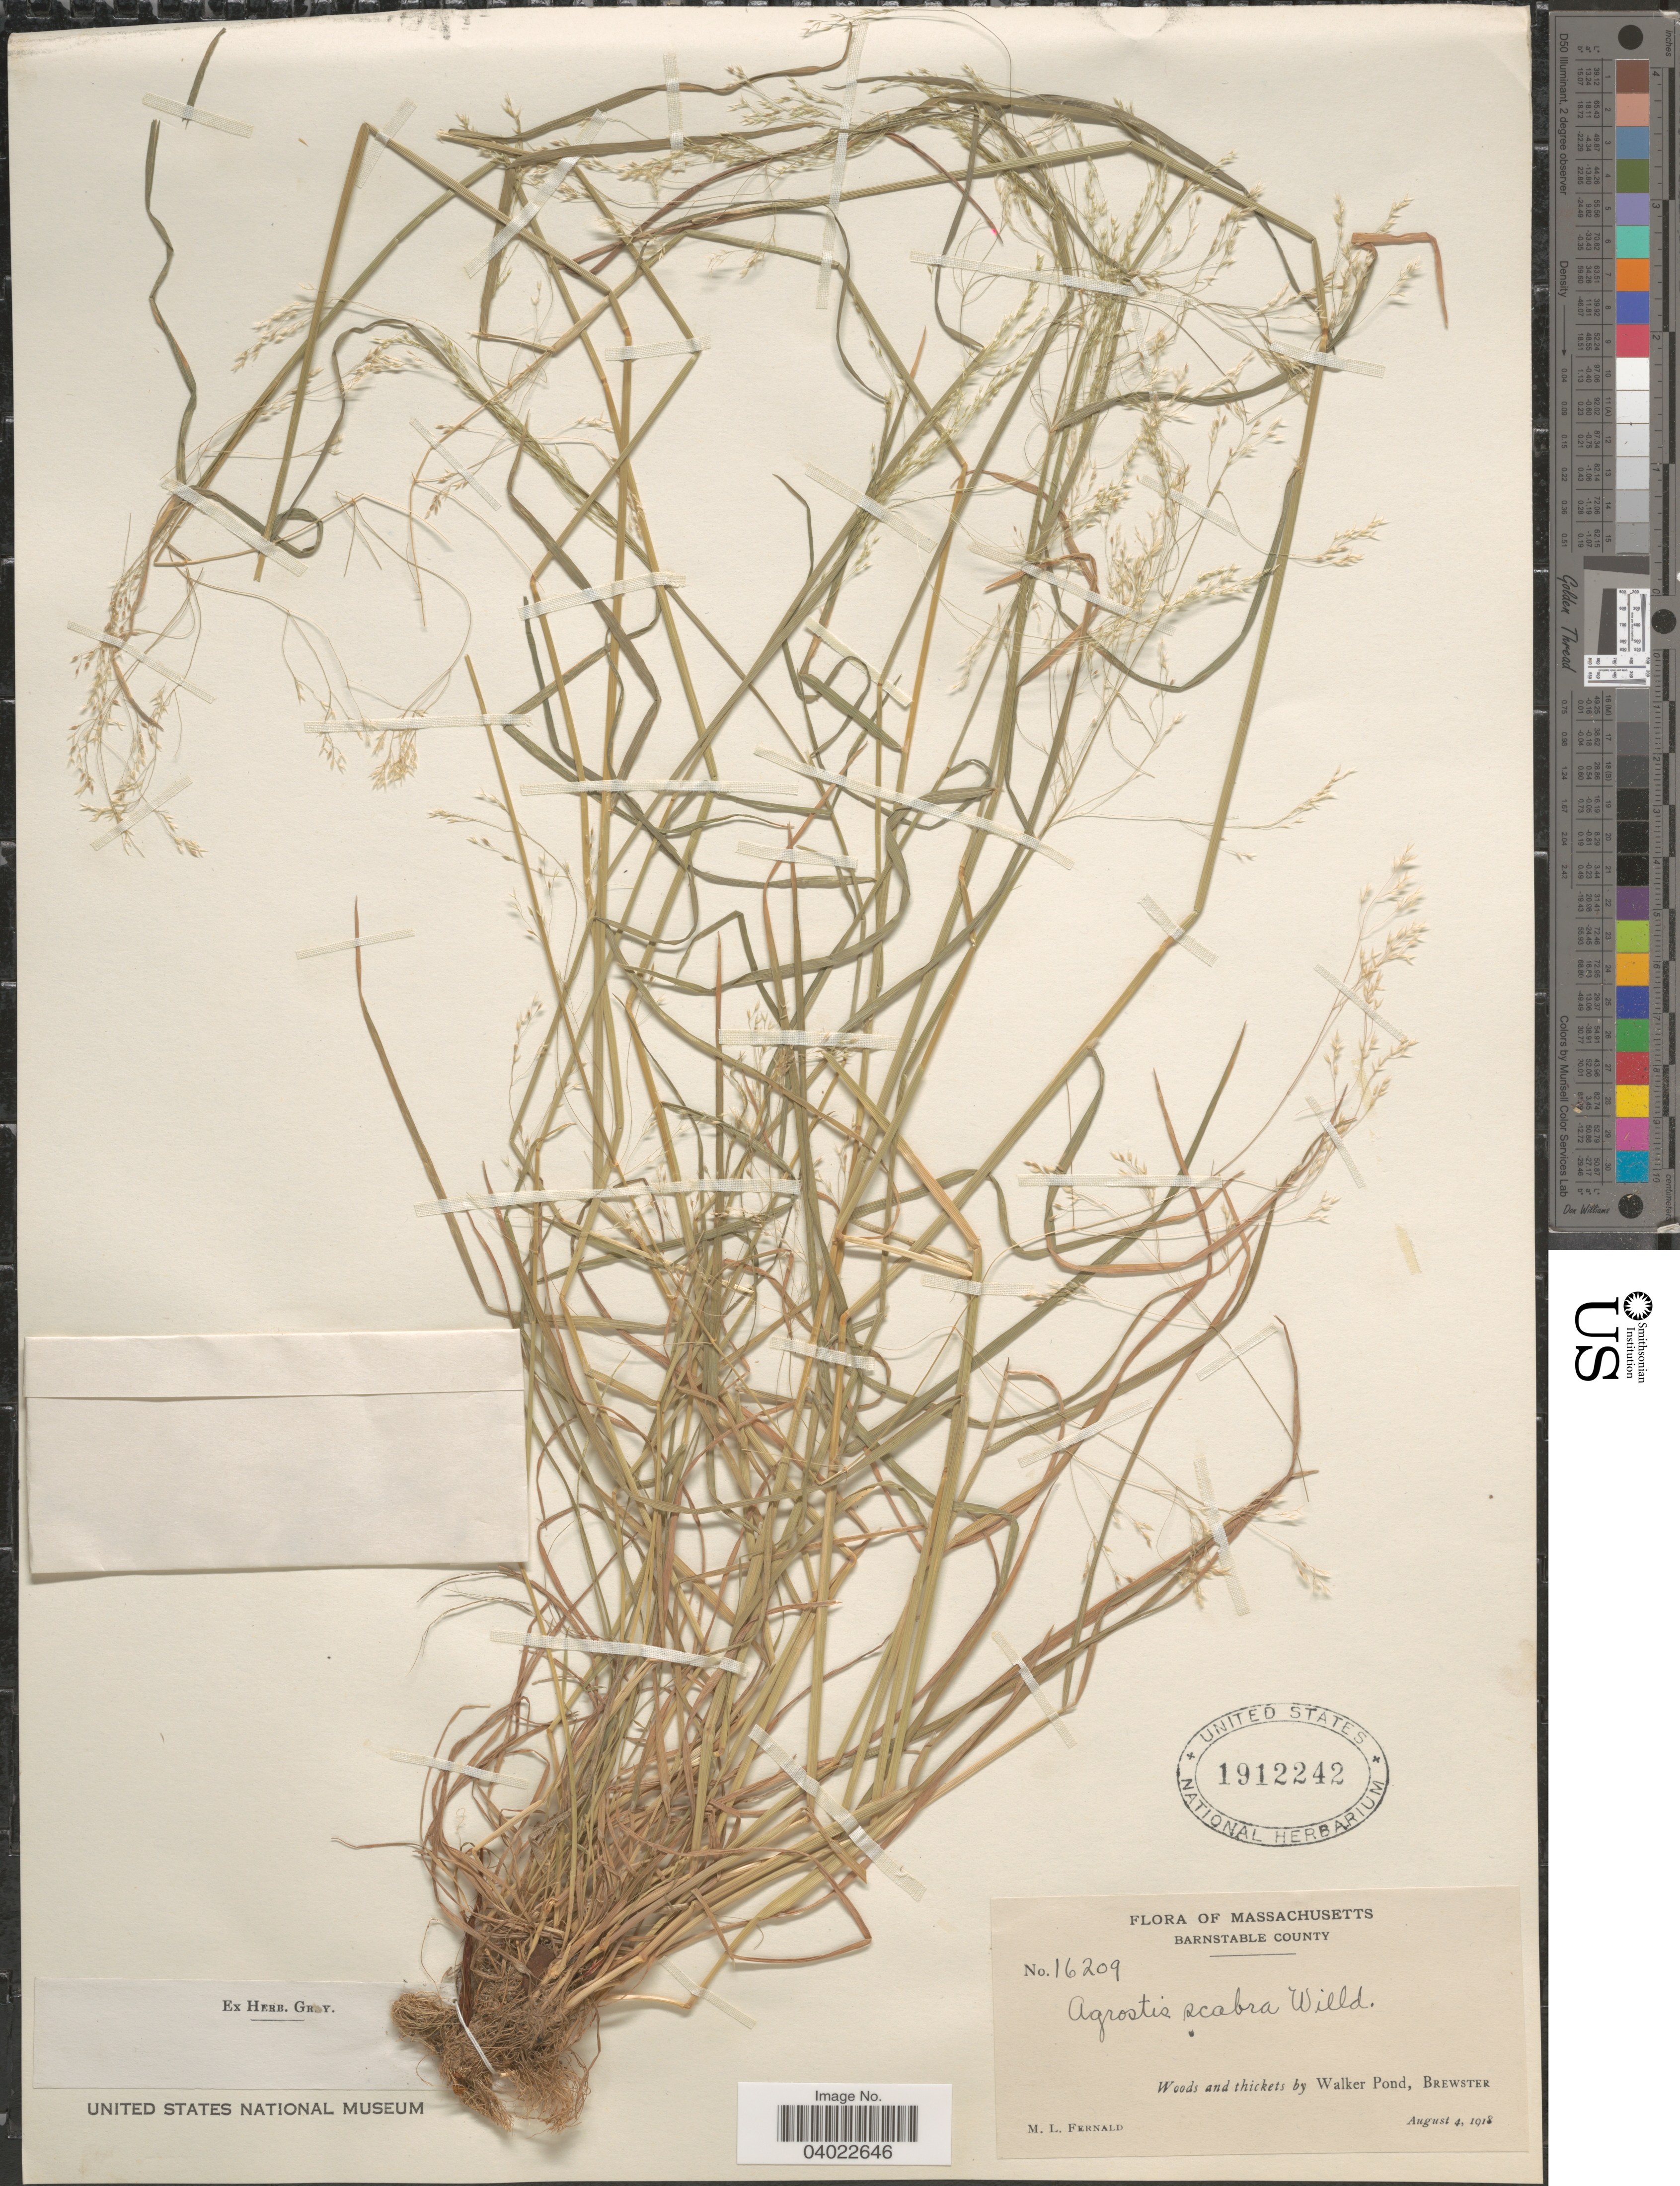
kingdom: Plantae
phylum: Tracheophyta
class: Liliopsida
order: Poales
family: Poaceae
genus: Agrostis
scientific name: Agrostis scabra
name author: Willd.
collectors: M. L. Fernald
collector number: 16209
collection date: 1918-08-04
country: United States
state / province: Massachusetts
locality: Barnstable County. By Walker Pond, Brewster.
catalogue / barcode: US 1912242